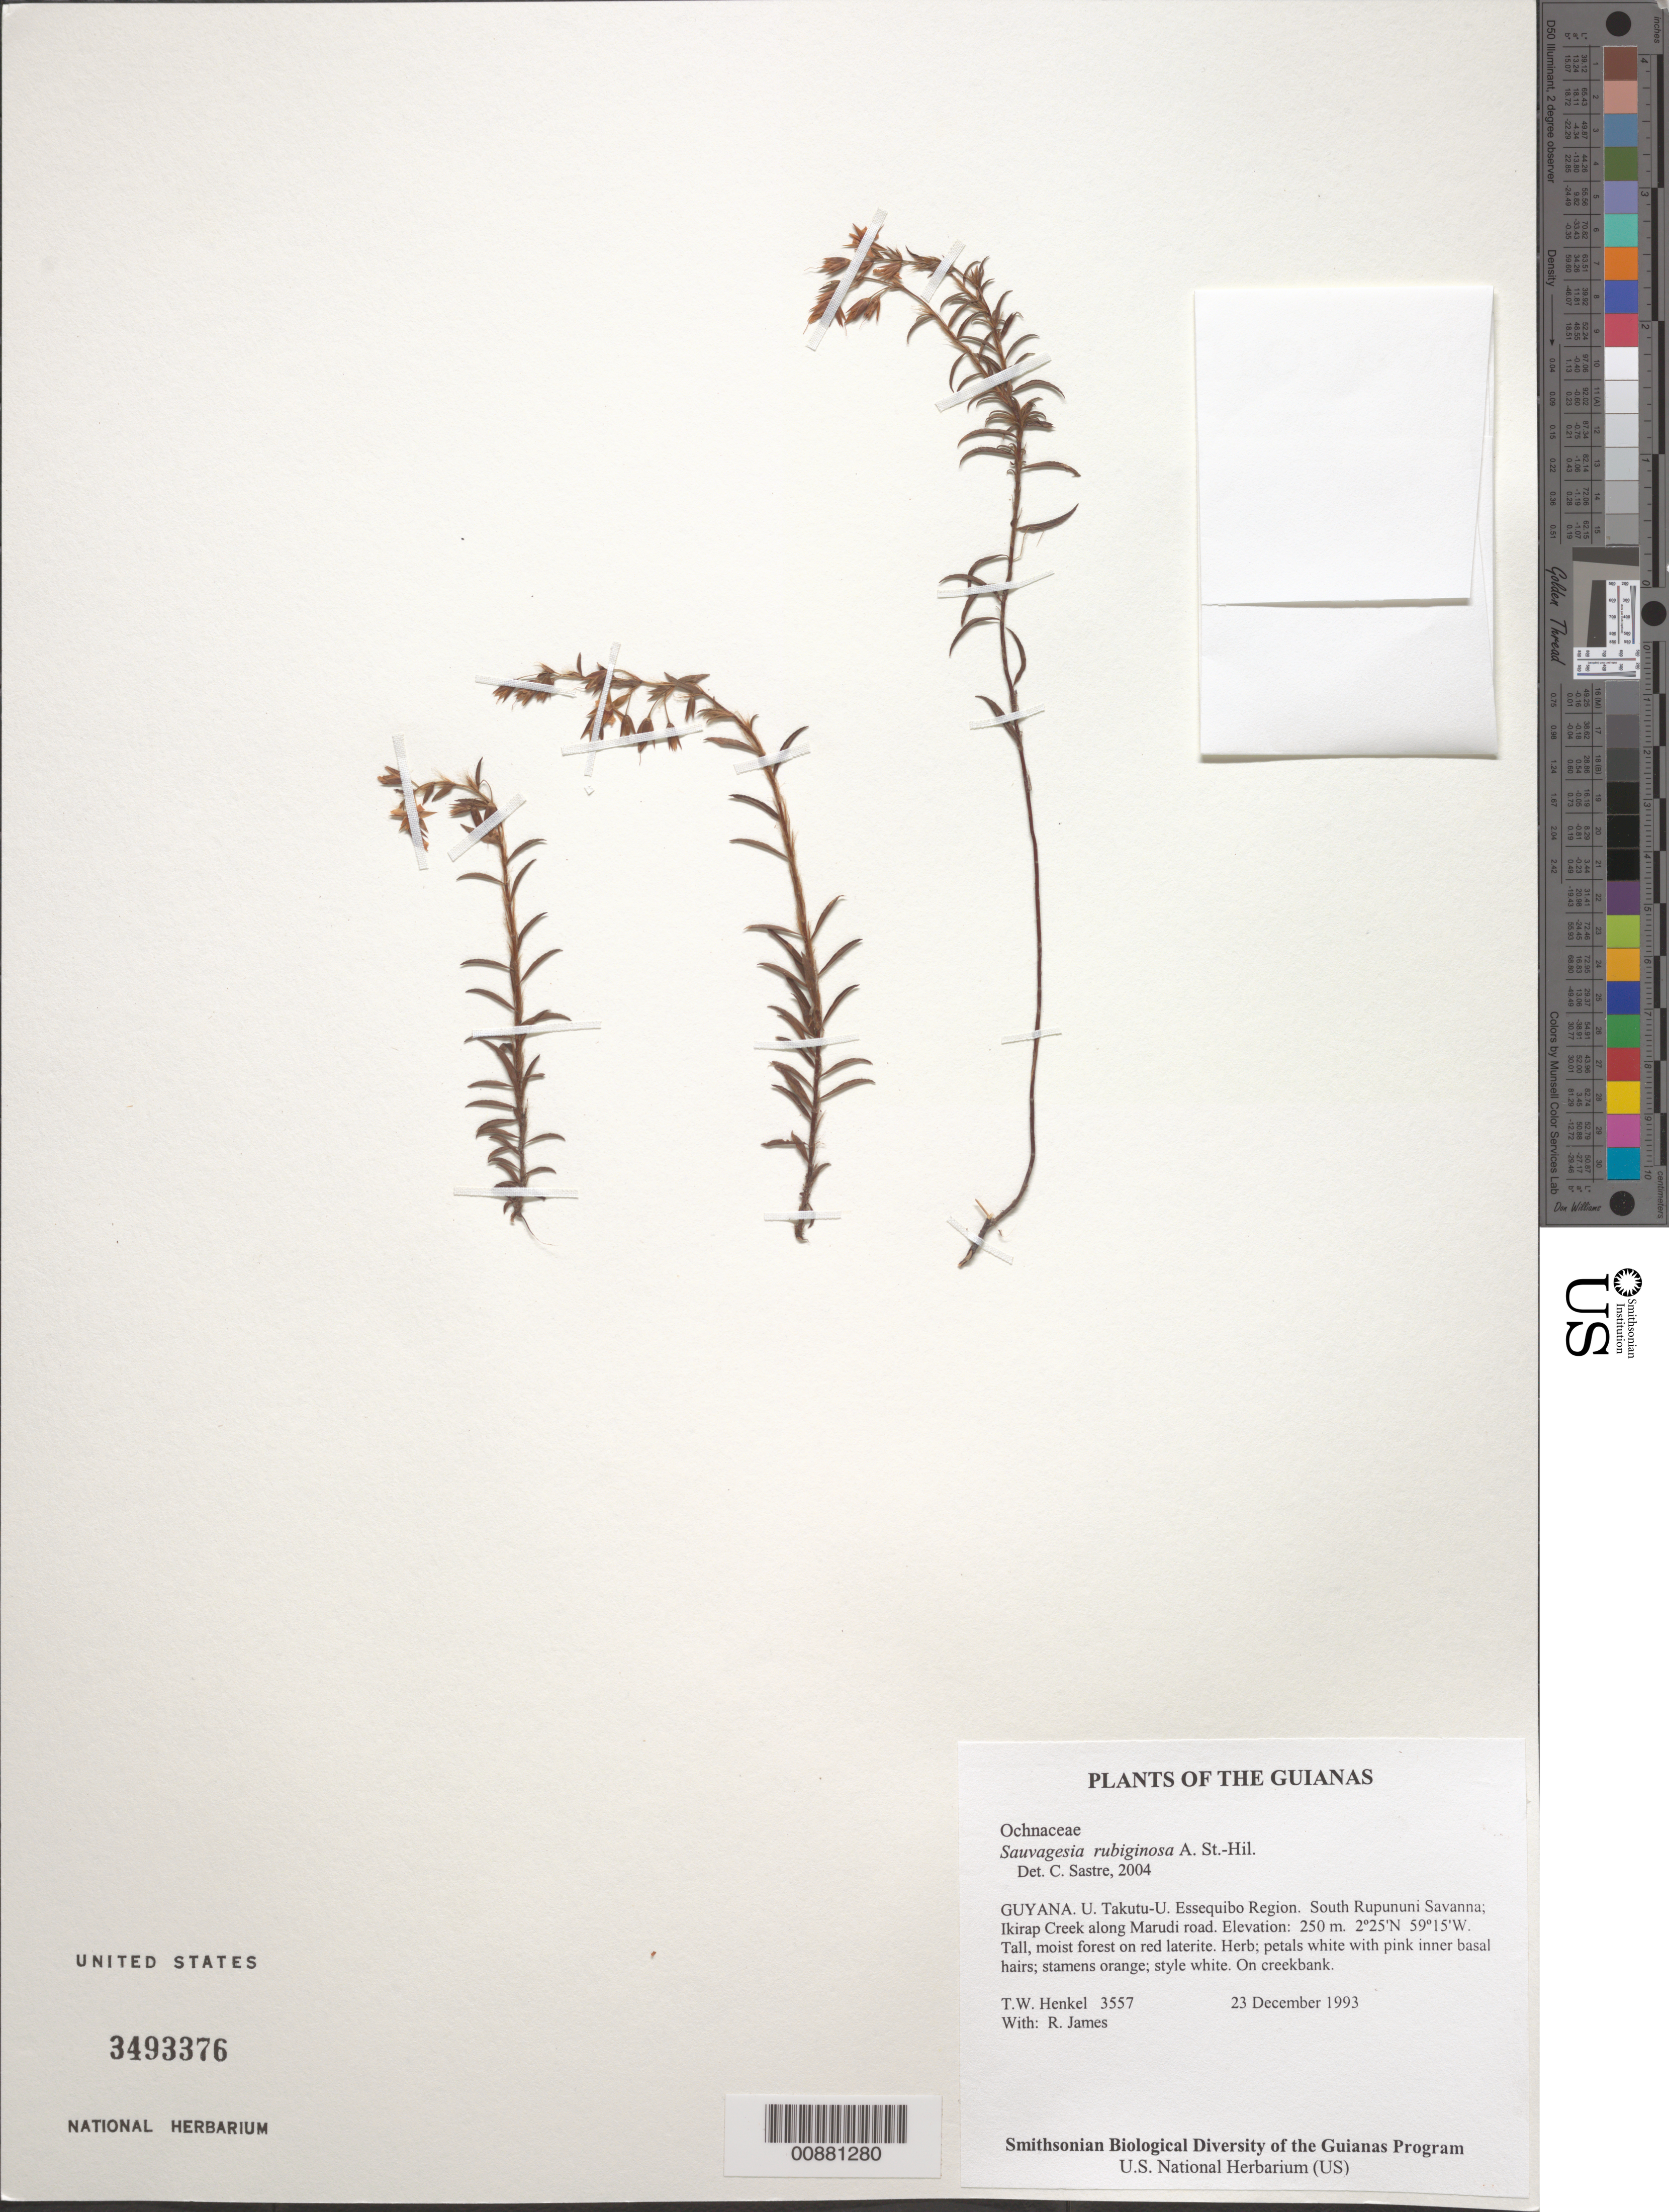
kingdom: Plantae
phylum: Tracheophyta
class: Magnoliopsida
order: Malpighiales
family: Ochnaceae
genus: Sauvagesia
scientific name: Sauvagesia rubiginosa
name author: A. St.-Hil.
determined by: Sastre, C. H. L.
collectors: T. Henkel & R. James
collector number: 3557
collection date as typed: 23 December 1993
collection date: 1993-12-23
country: Guyana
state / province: U. Takutu-U. Essequibo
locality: South Rupununi Savanna; Ikirap Creek along Marudi road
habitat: Tall, moist forest on red laterite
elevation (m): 250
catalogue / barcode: US 3493376